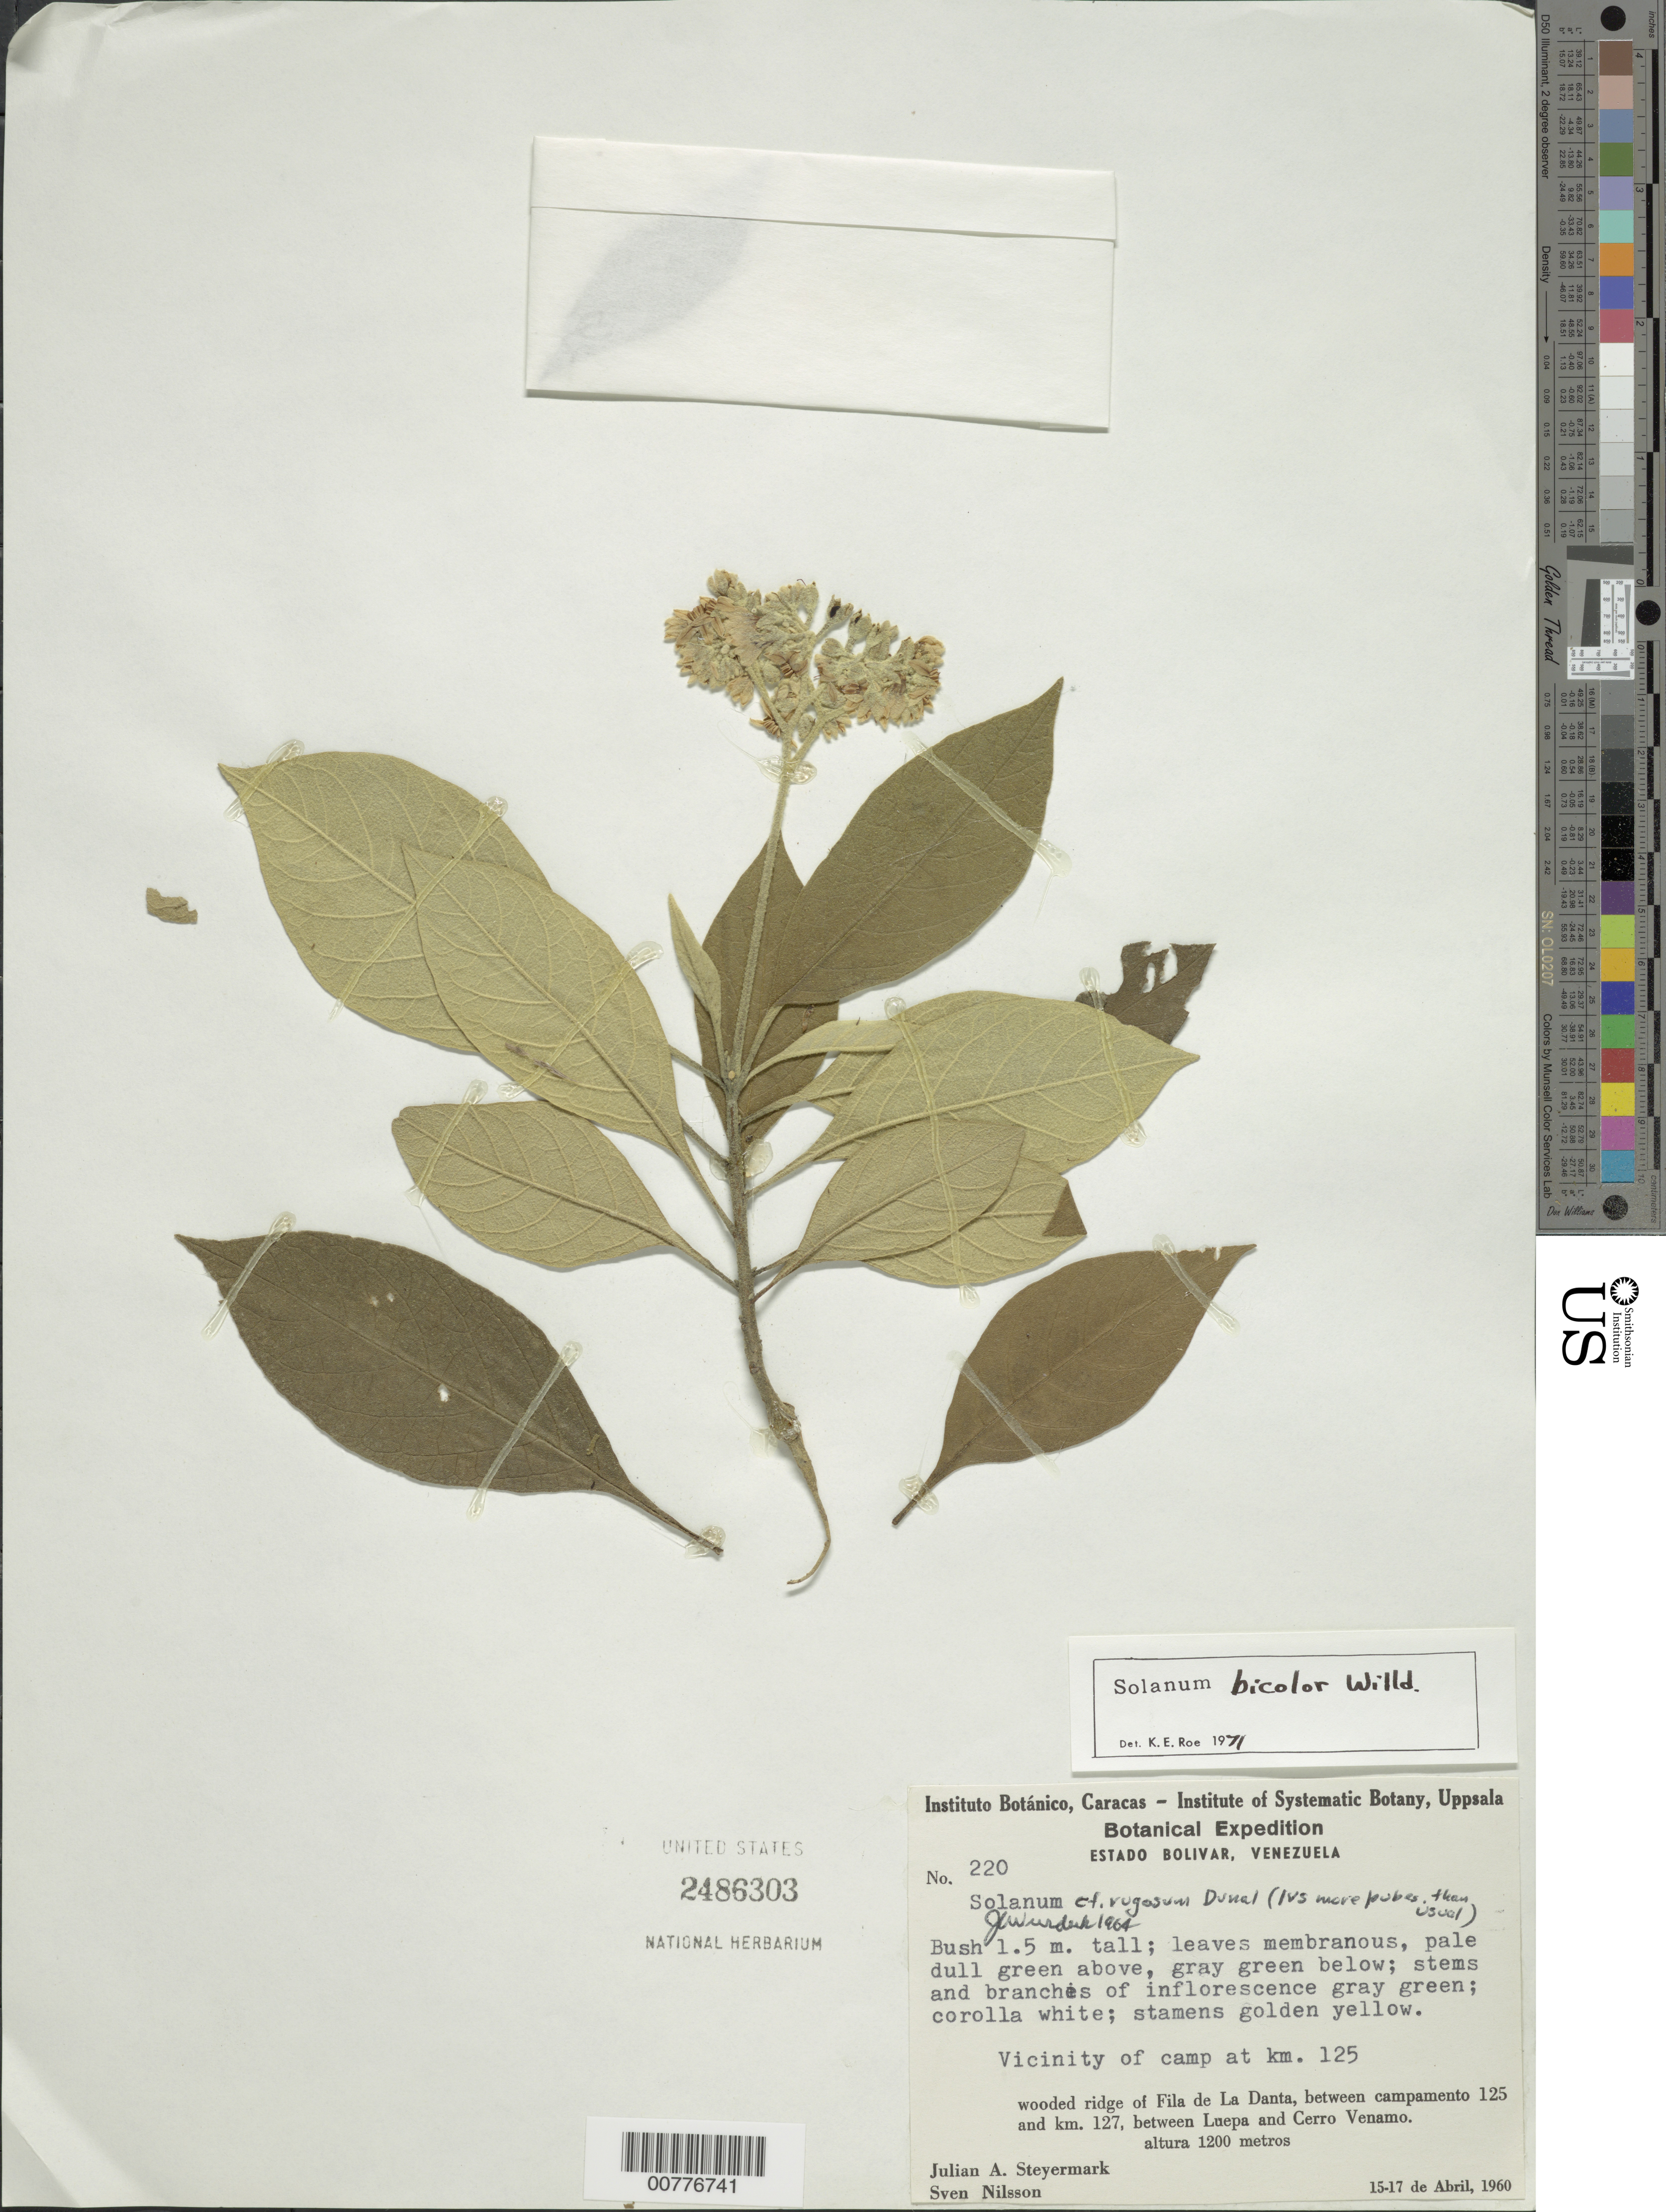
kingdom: Plantae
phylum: Tracheophyta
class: Magnoliopsida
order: Solanales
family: Solanaceae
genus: Solanum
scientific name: Solanum bicolor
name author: Willd. ex Roem. & Schult.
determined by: Roe, K. E.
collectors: J. Steyermark & Sv. Nilsson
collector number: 220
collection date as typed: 4 Apr 1960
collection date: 1960-04-04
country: Venezuela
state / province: Bolívar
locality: Fila La Danta, following the provisional carretera between campamento 125 and km 127, between Luepa and cerro Venamo; vicinity of camp at km 125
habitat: Wooded ridge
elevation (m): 1200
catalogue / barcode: US 2486303